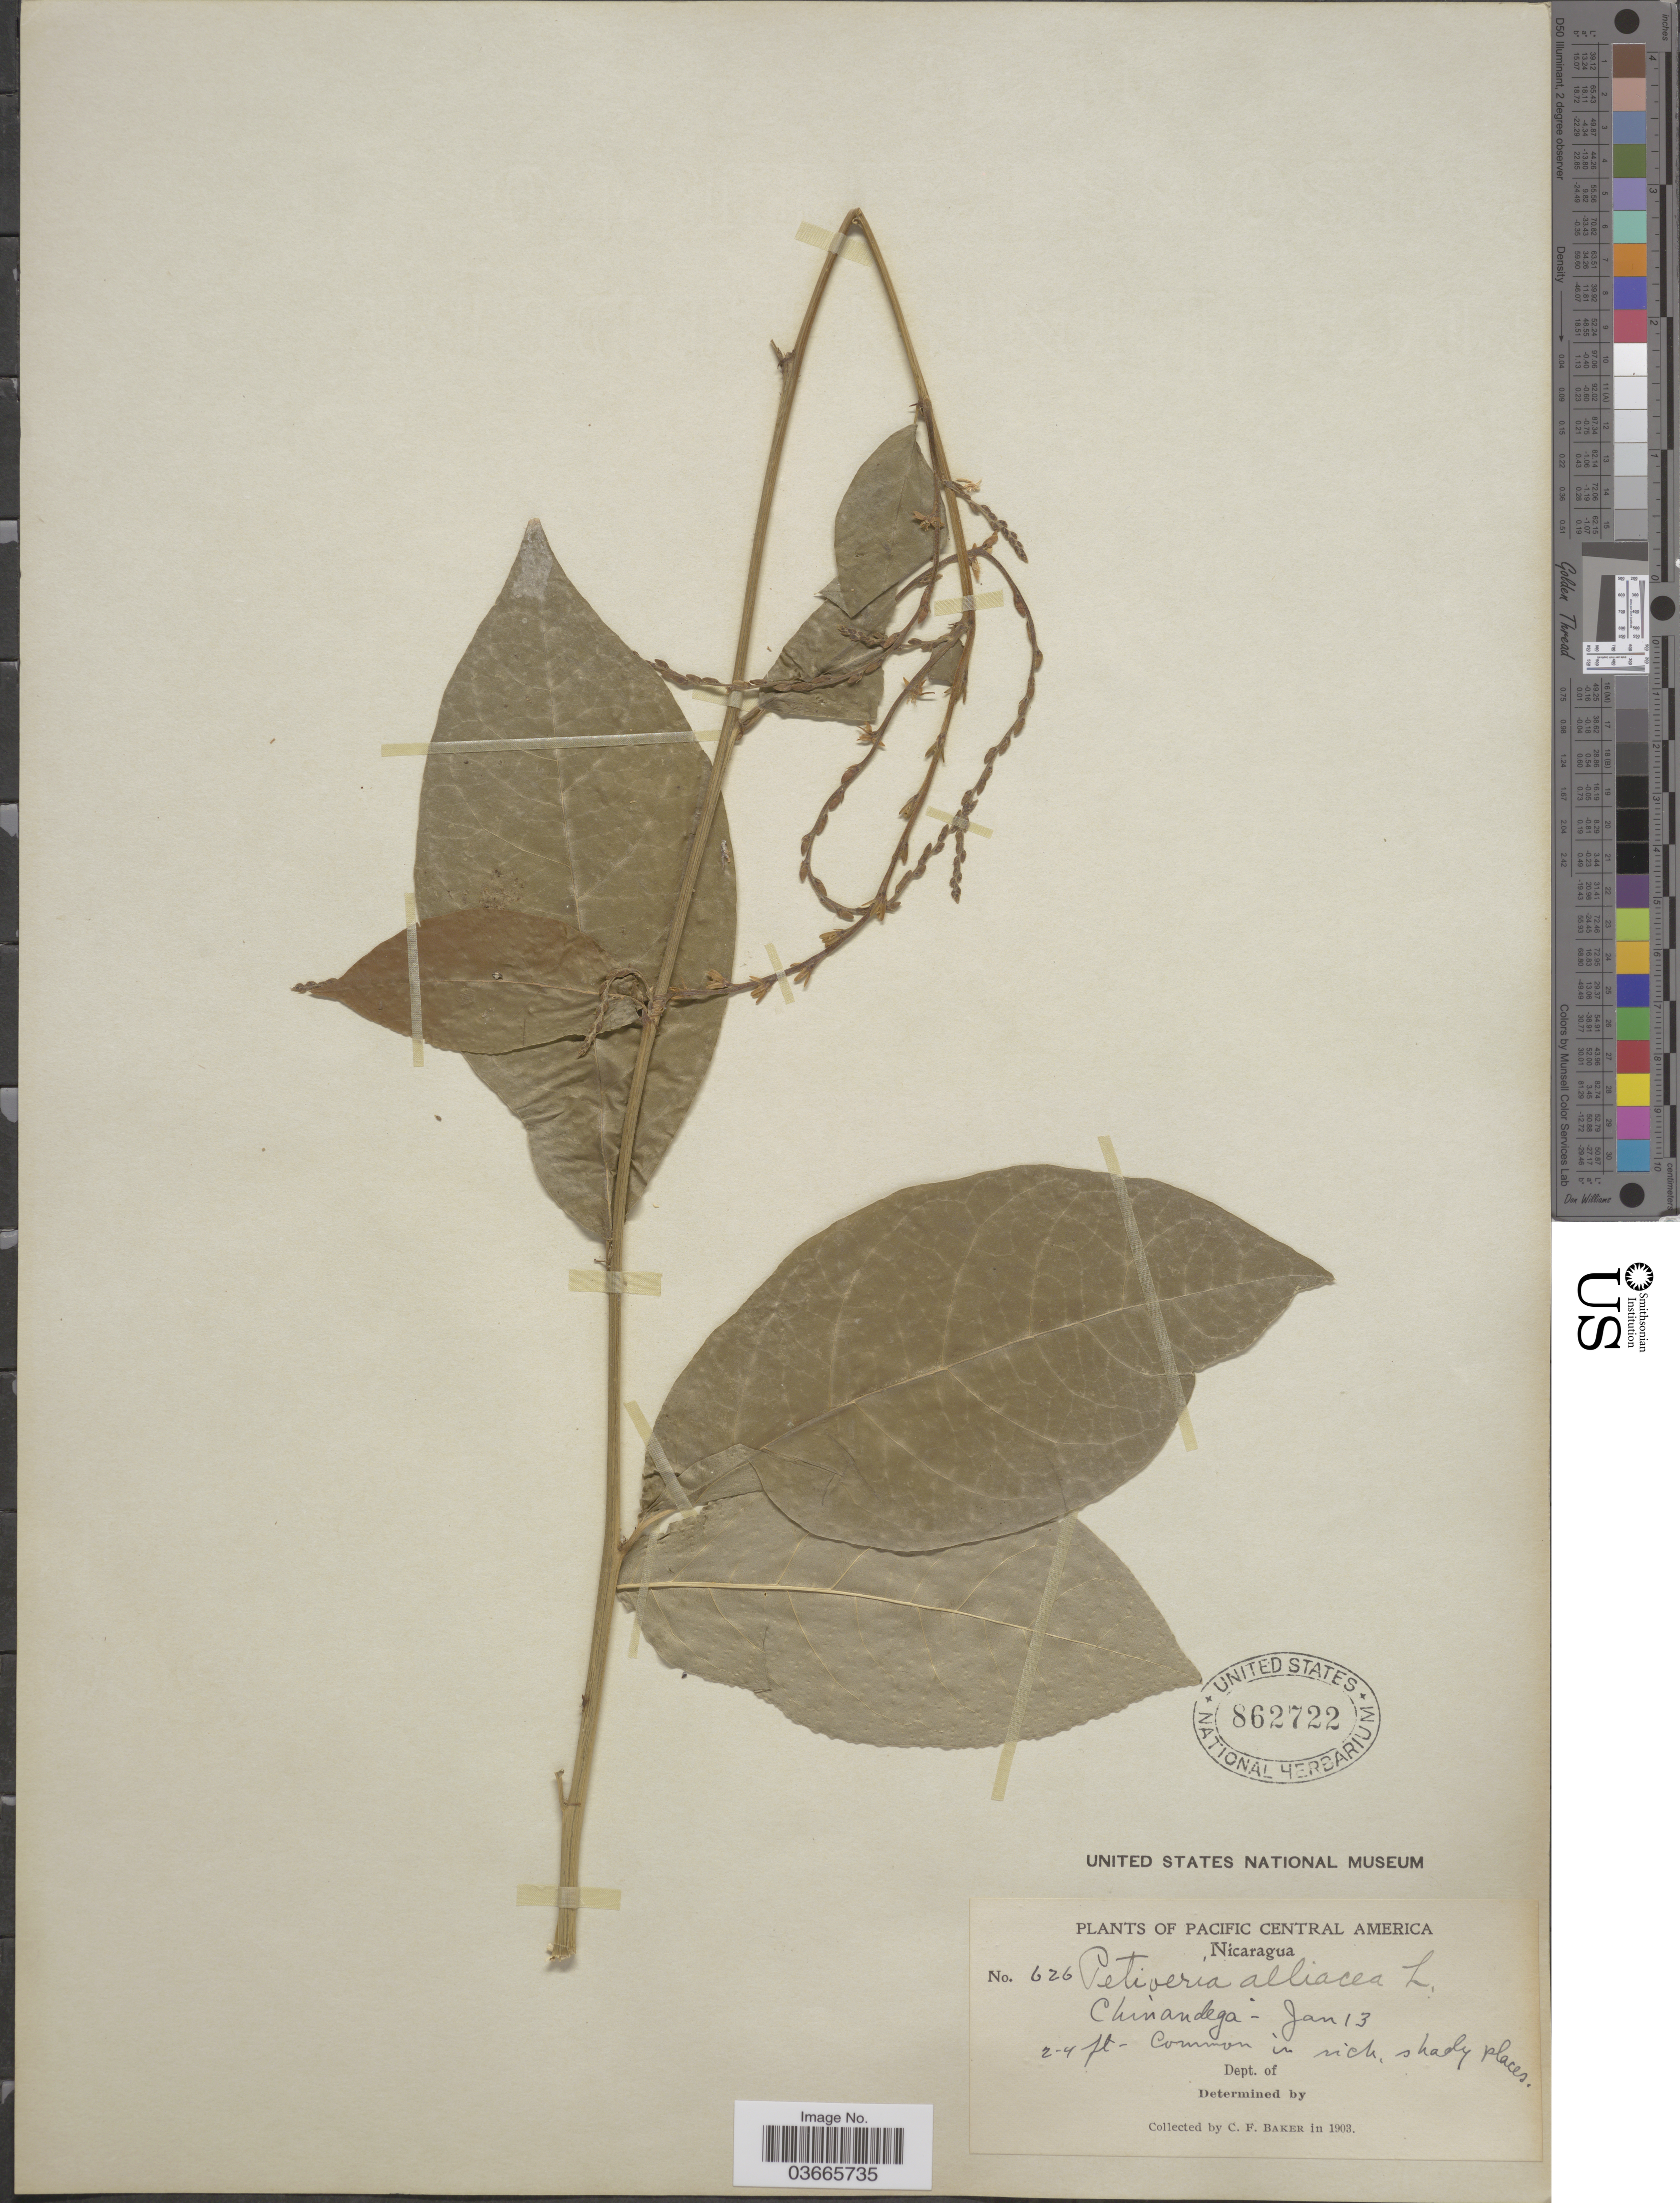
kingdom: Plantae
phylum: Tracheophyta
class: Magnoliopsida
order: Caryophyllales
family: Phytolaccaceae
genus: Petiveria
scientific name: Petiveria alliacea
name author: L.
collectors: C. F. Baker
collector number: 626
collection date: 1903-01-13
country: Nicaragua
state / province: Chinandega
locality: Pacific Central America.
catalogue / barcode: US 862722